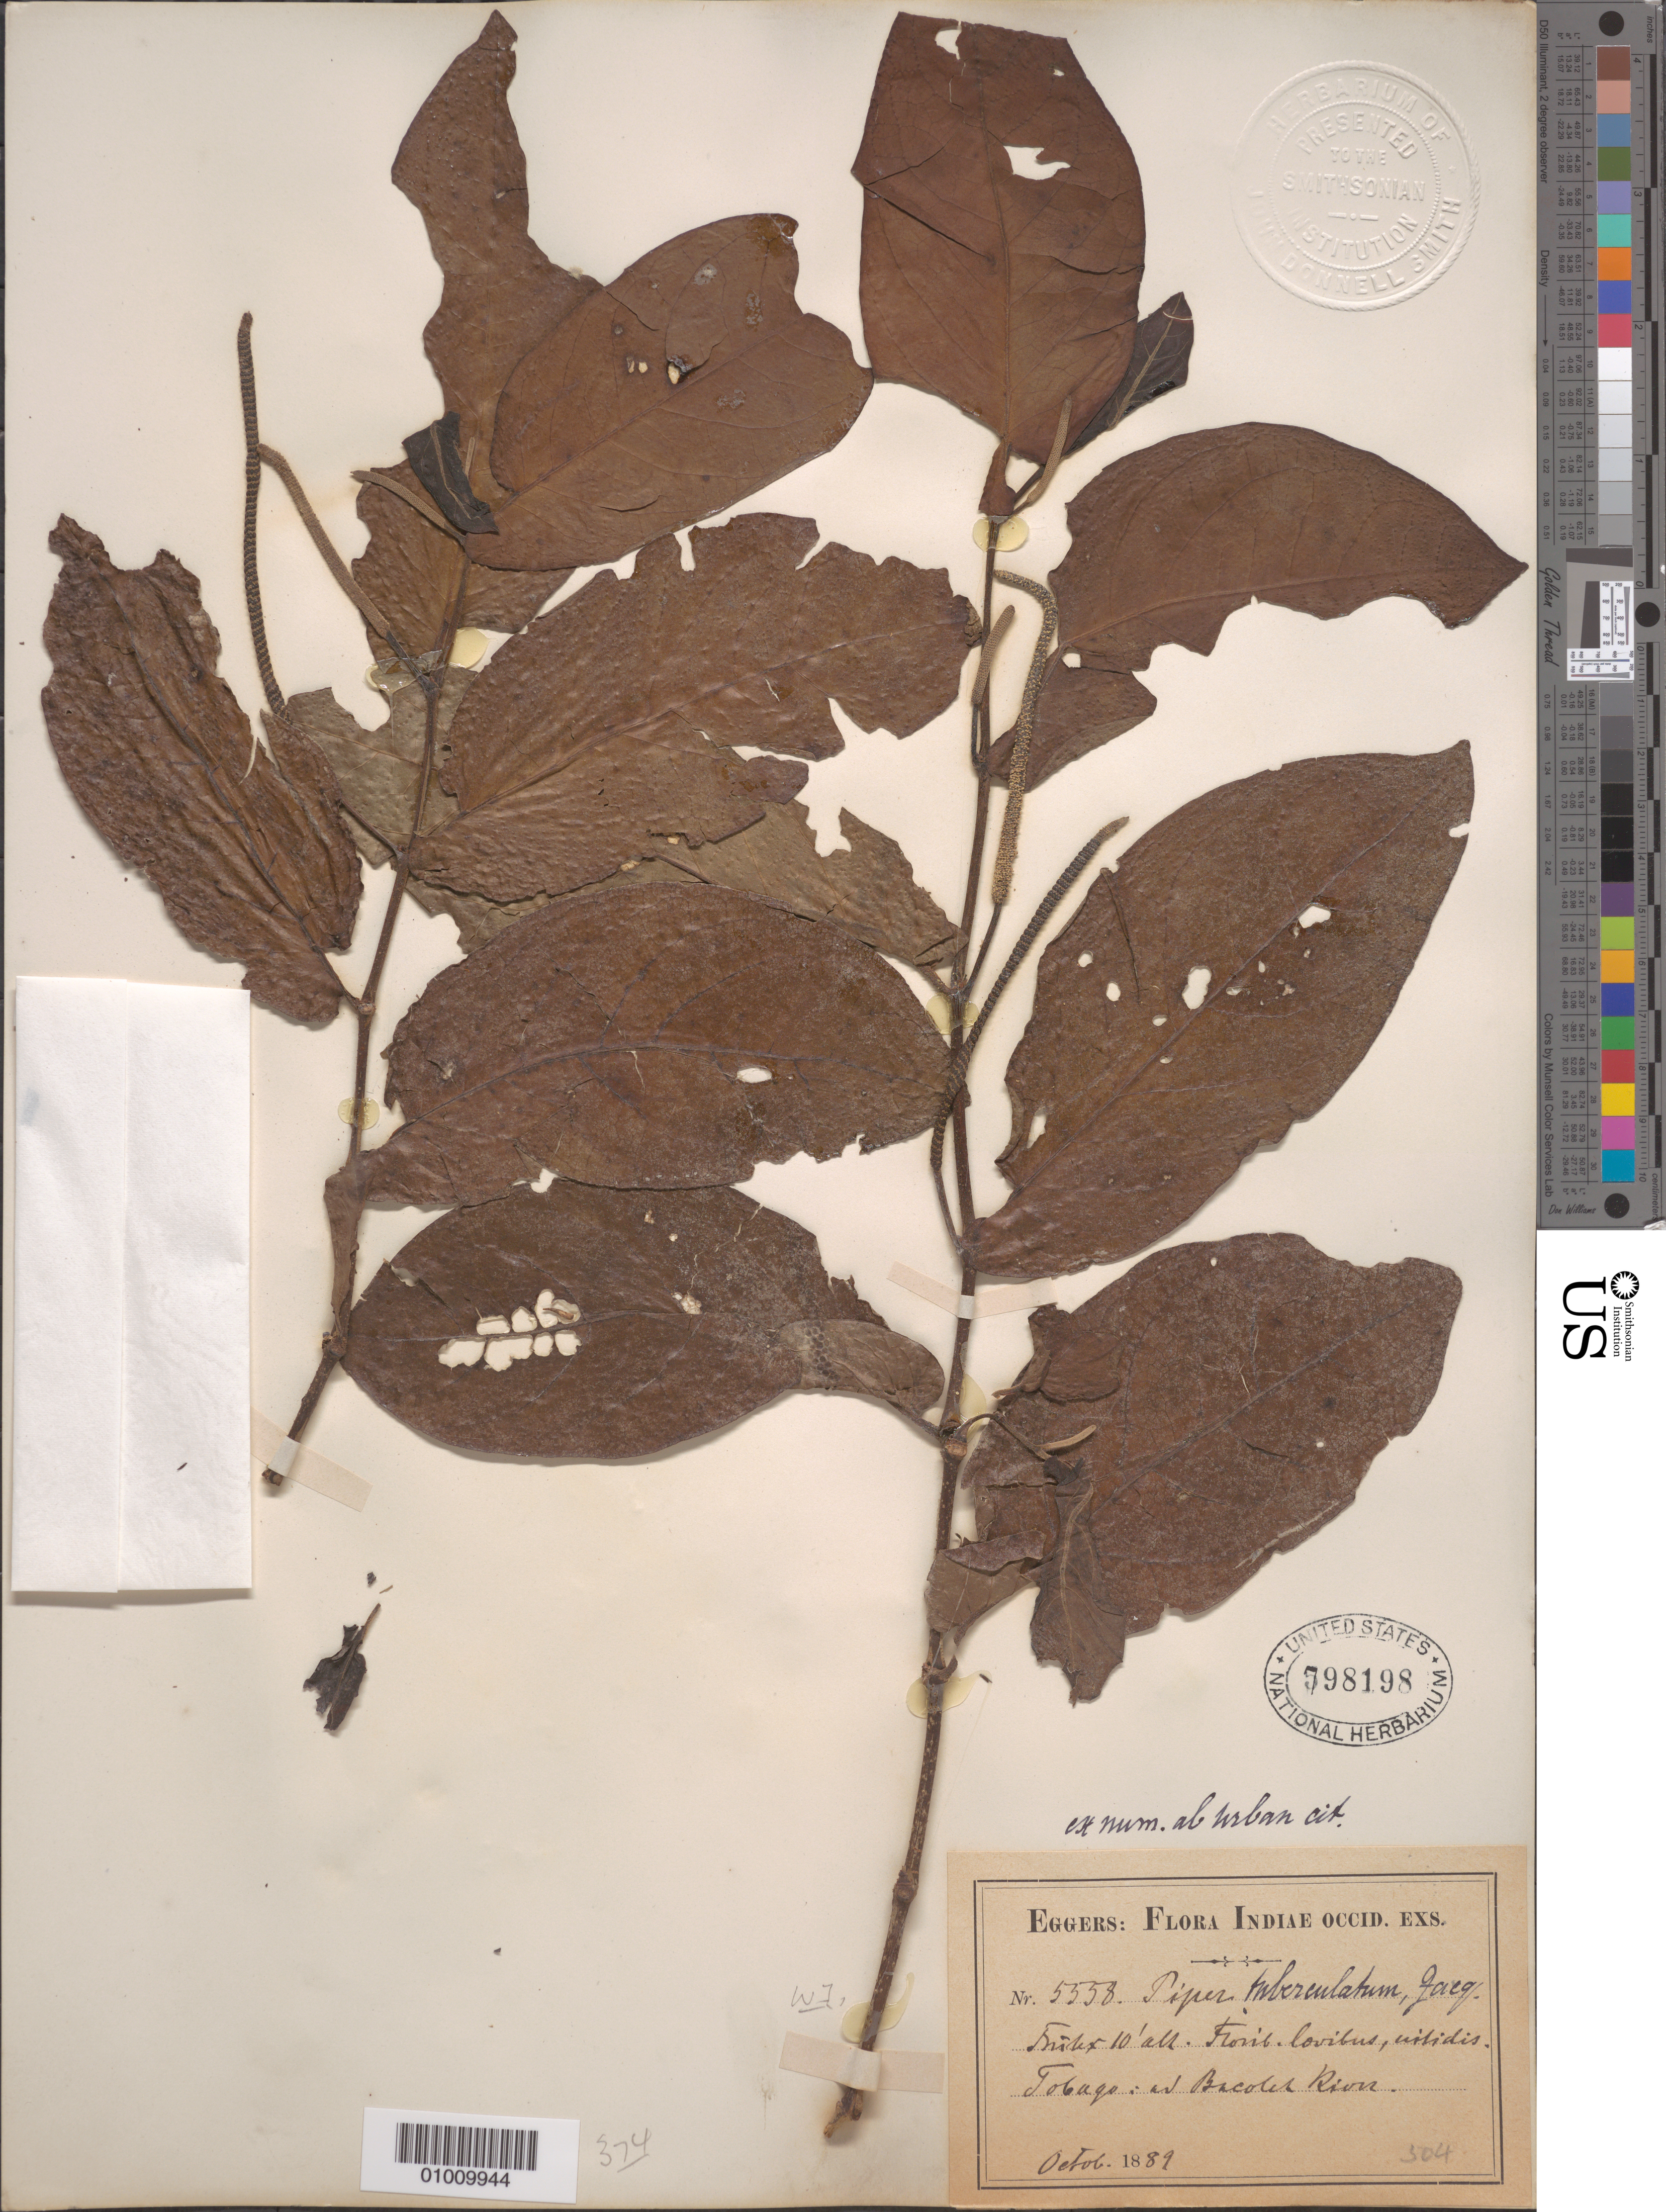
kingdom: Plantae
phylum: Tracheophyta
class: Magnoliopsida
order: Piperales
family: Piperaceae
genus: Piper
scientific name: Piper tuberculatum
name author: Jacq.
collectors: H. F. A. von Eggers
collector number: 5358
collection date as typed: Oct 1889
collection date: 1889-10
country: Trinidad and Tobago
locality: River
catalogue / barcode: US 798198